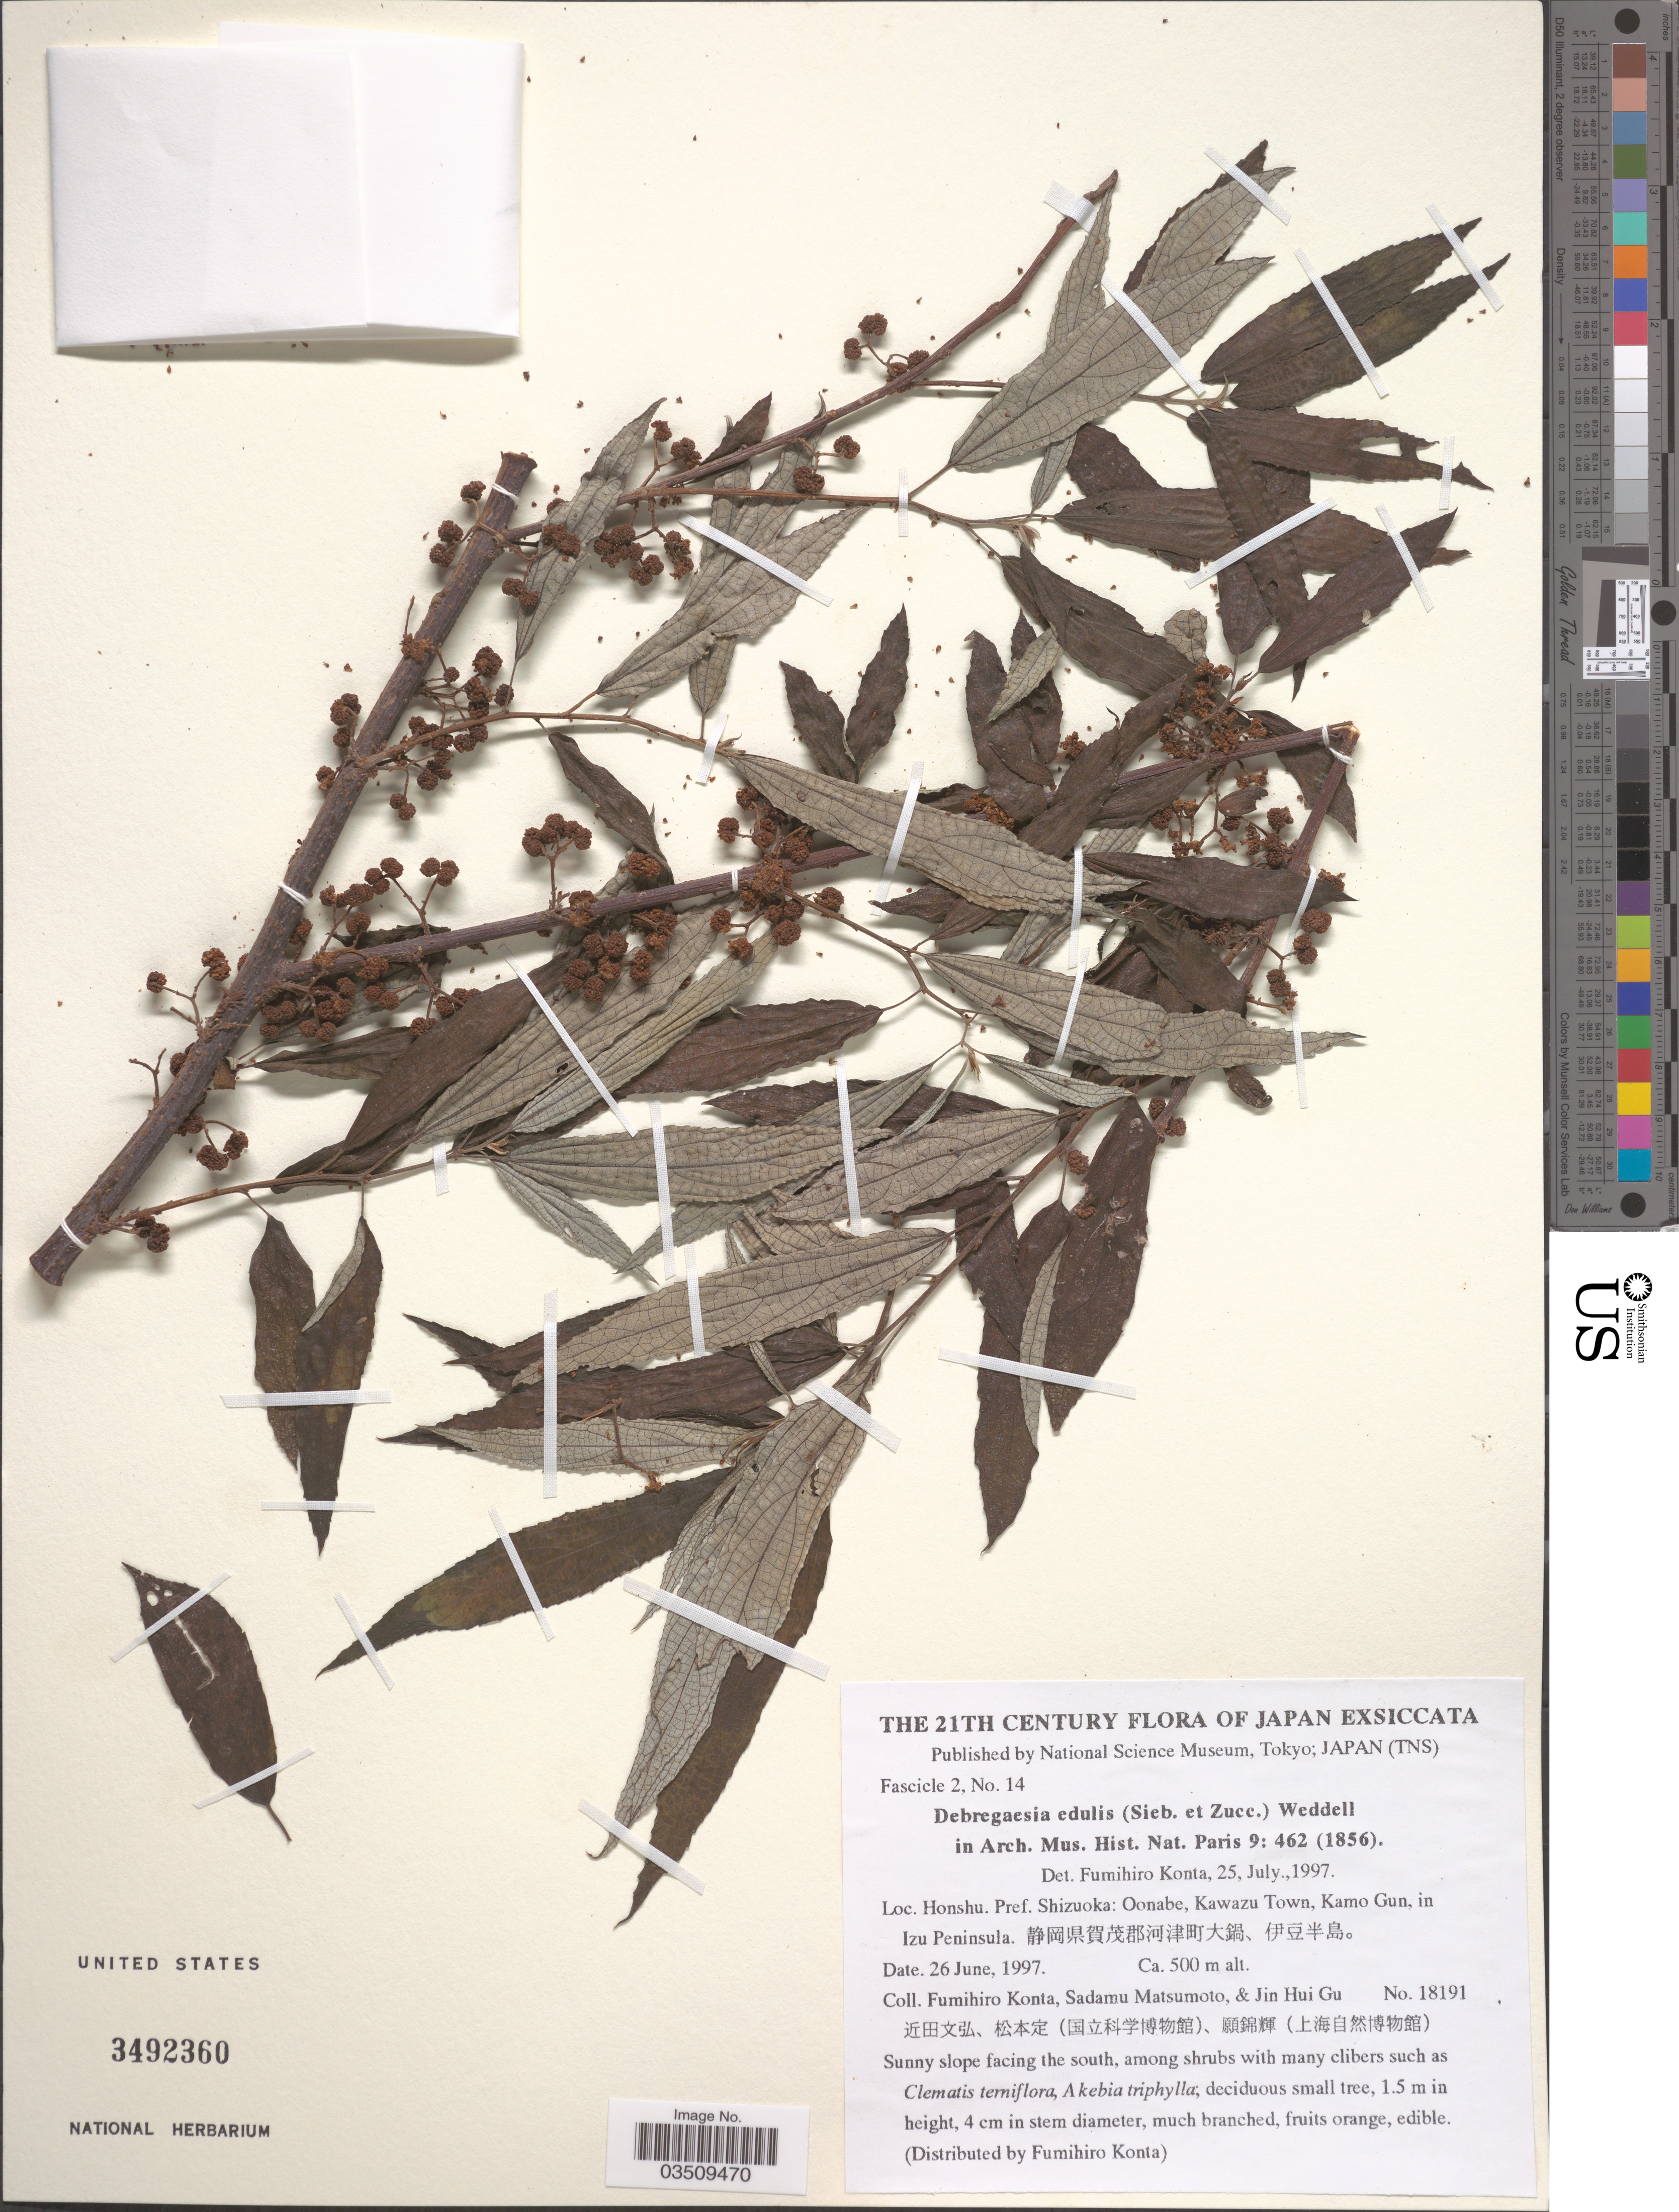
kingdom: Plantae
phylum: Tracheophyta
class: Magnoliopsida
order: Rosales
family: Urticaceae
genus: Debregeasia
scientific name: Debregeasia edulis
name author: (Siebold & Zucc.) Wedd.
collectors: F. Konta, S. Matsumoto & J. Gu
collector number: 18191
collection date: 1997-06-26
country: Japan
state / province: Sizuoka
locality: Honshu. Pref. Shizuoka: Oonabe, Kawazu Town, Kamo Gun, in Izu Peninsula. X.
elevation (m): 500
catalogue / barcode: US 3492360